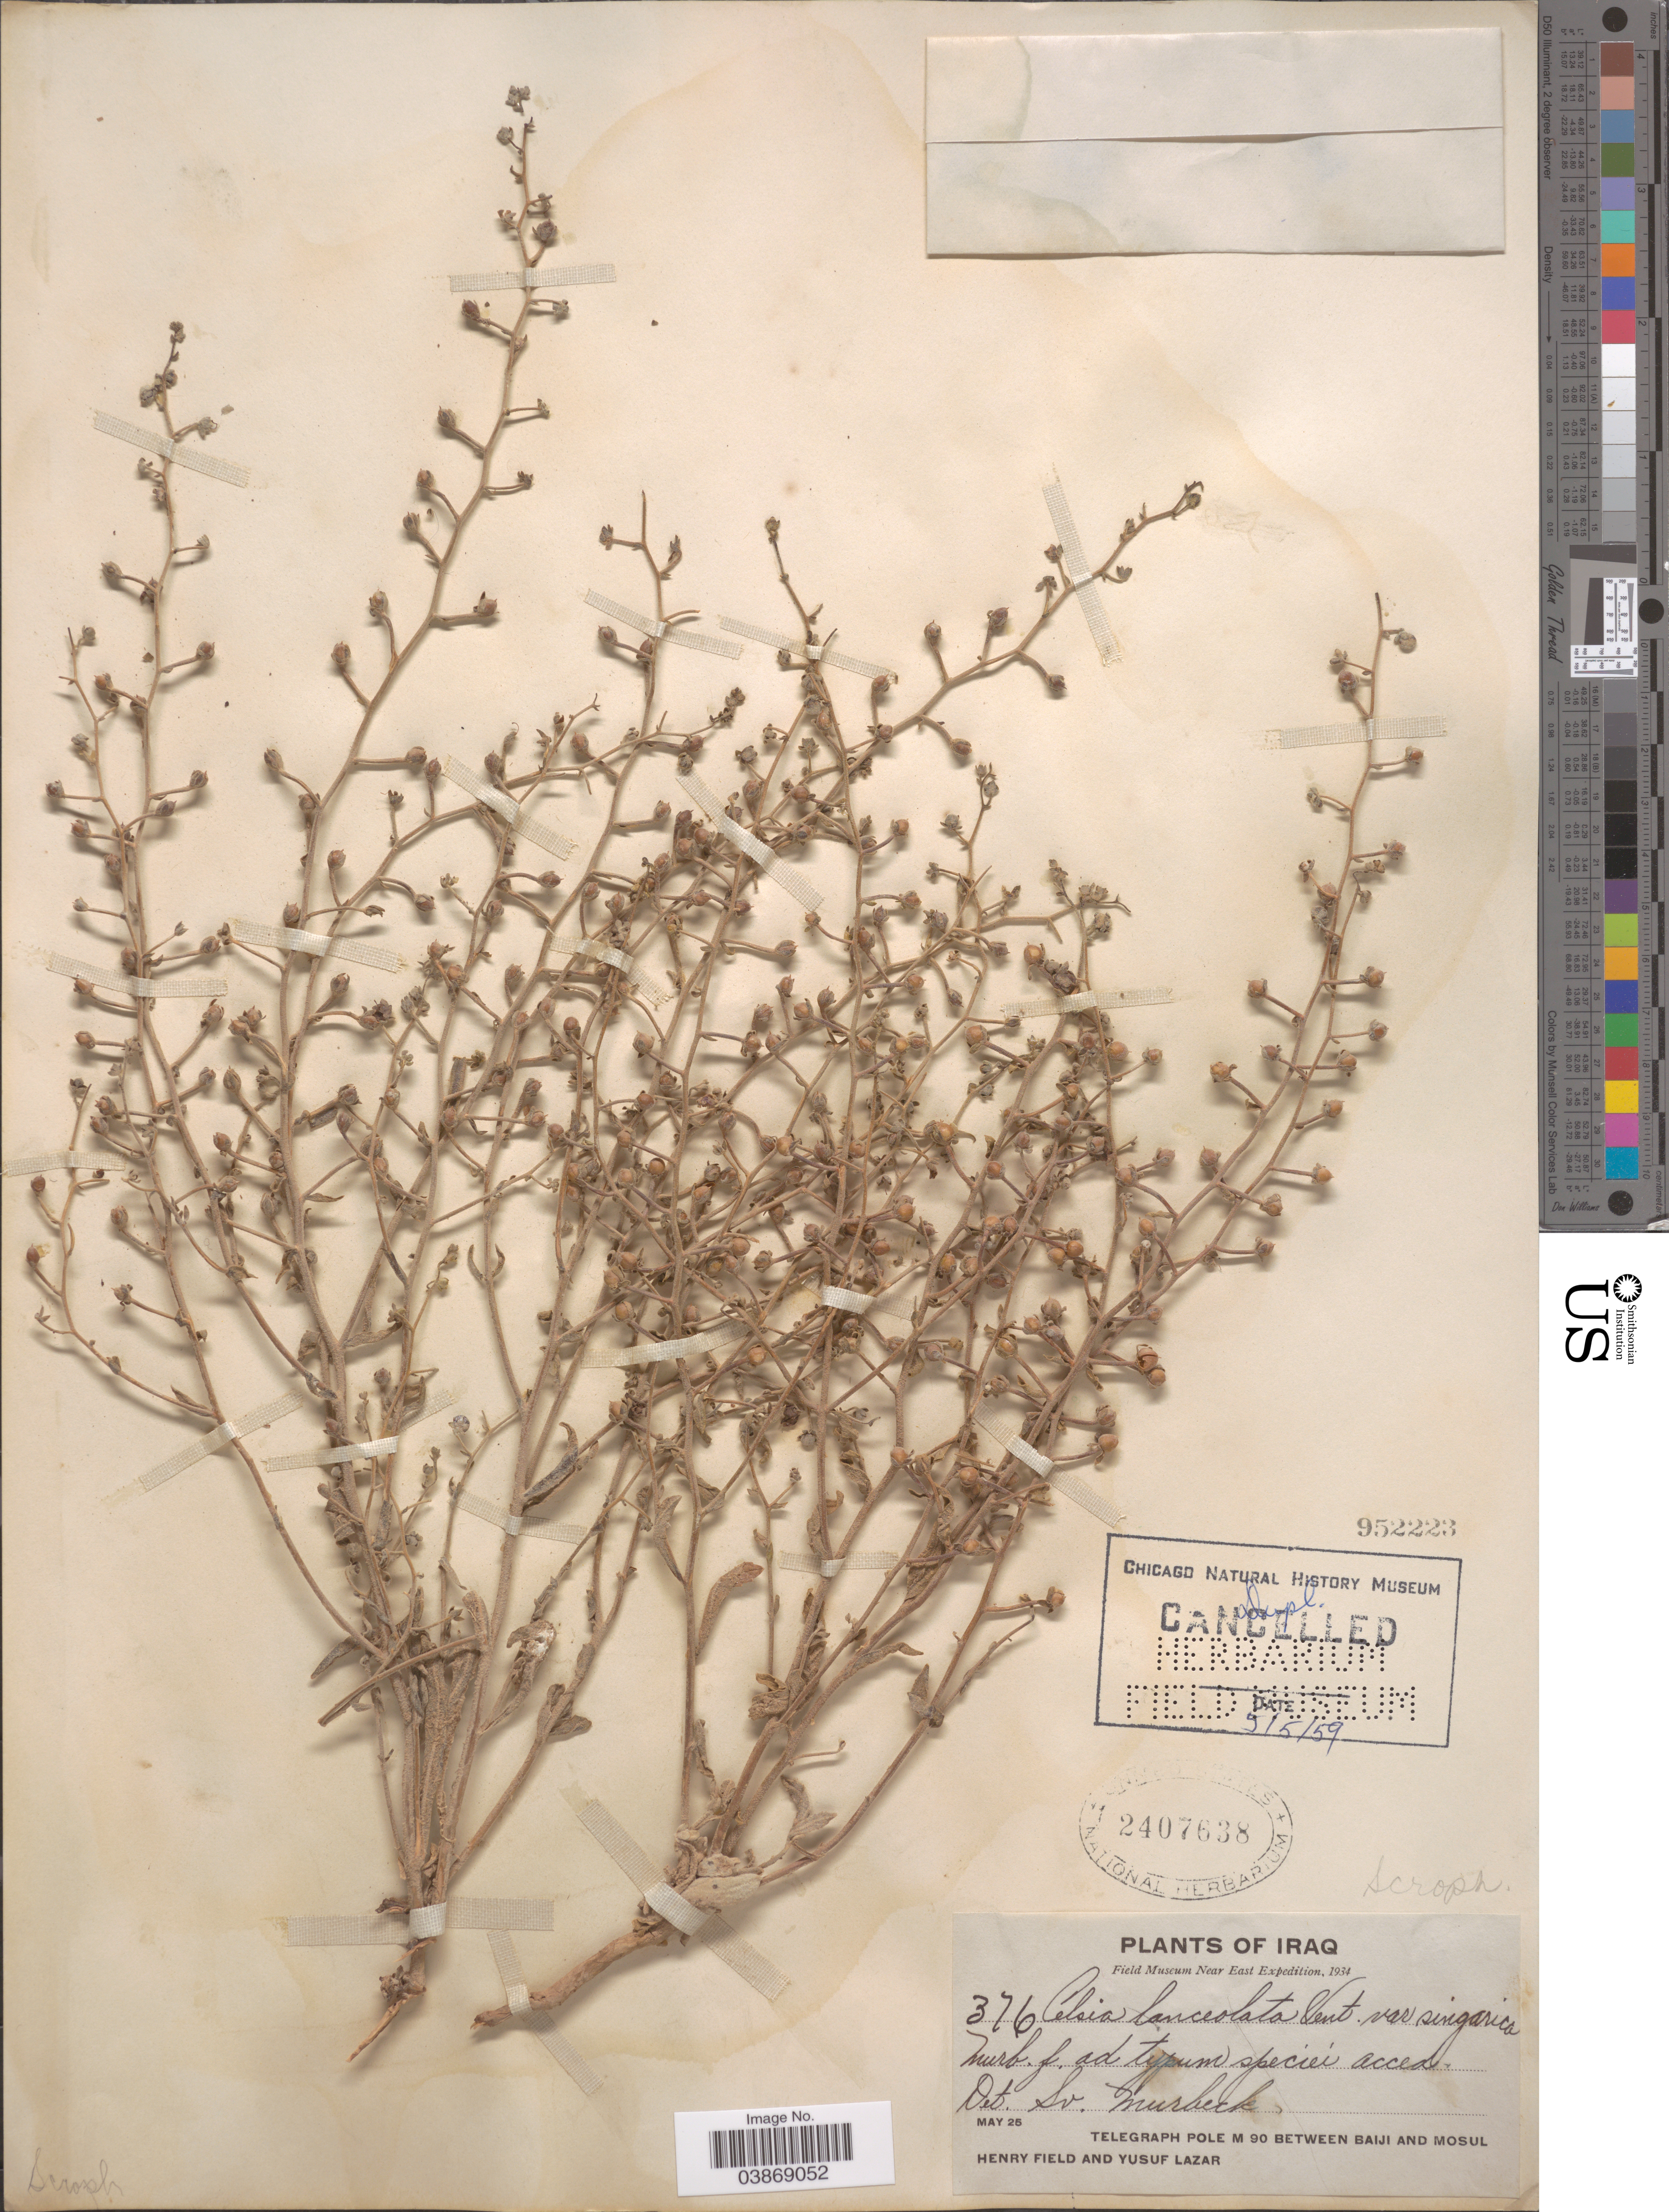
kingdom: Plantae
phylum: Tracheophyta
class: Magnoliopsida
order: Lamiales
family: Scrophulariaceae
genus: Celsia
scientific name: Celsia lanceolata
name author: Vent.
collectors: H. Field & Y. Lazar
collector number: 376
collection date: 1934-05-25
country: Iraq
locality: Telegraph pole M 90 between Baiji and Mosul.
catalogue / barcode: US 2407638